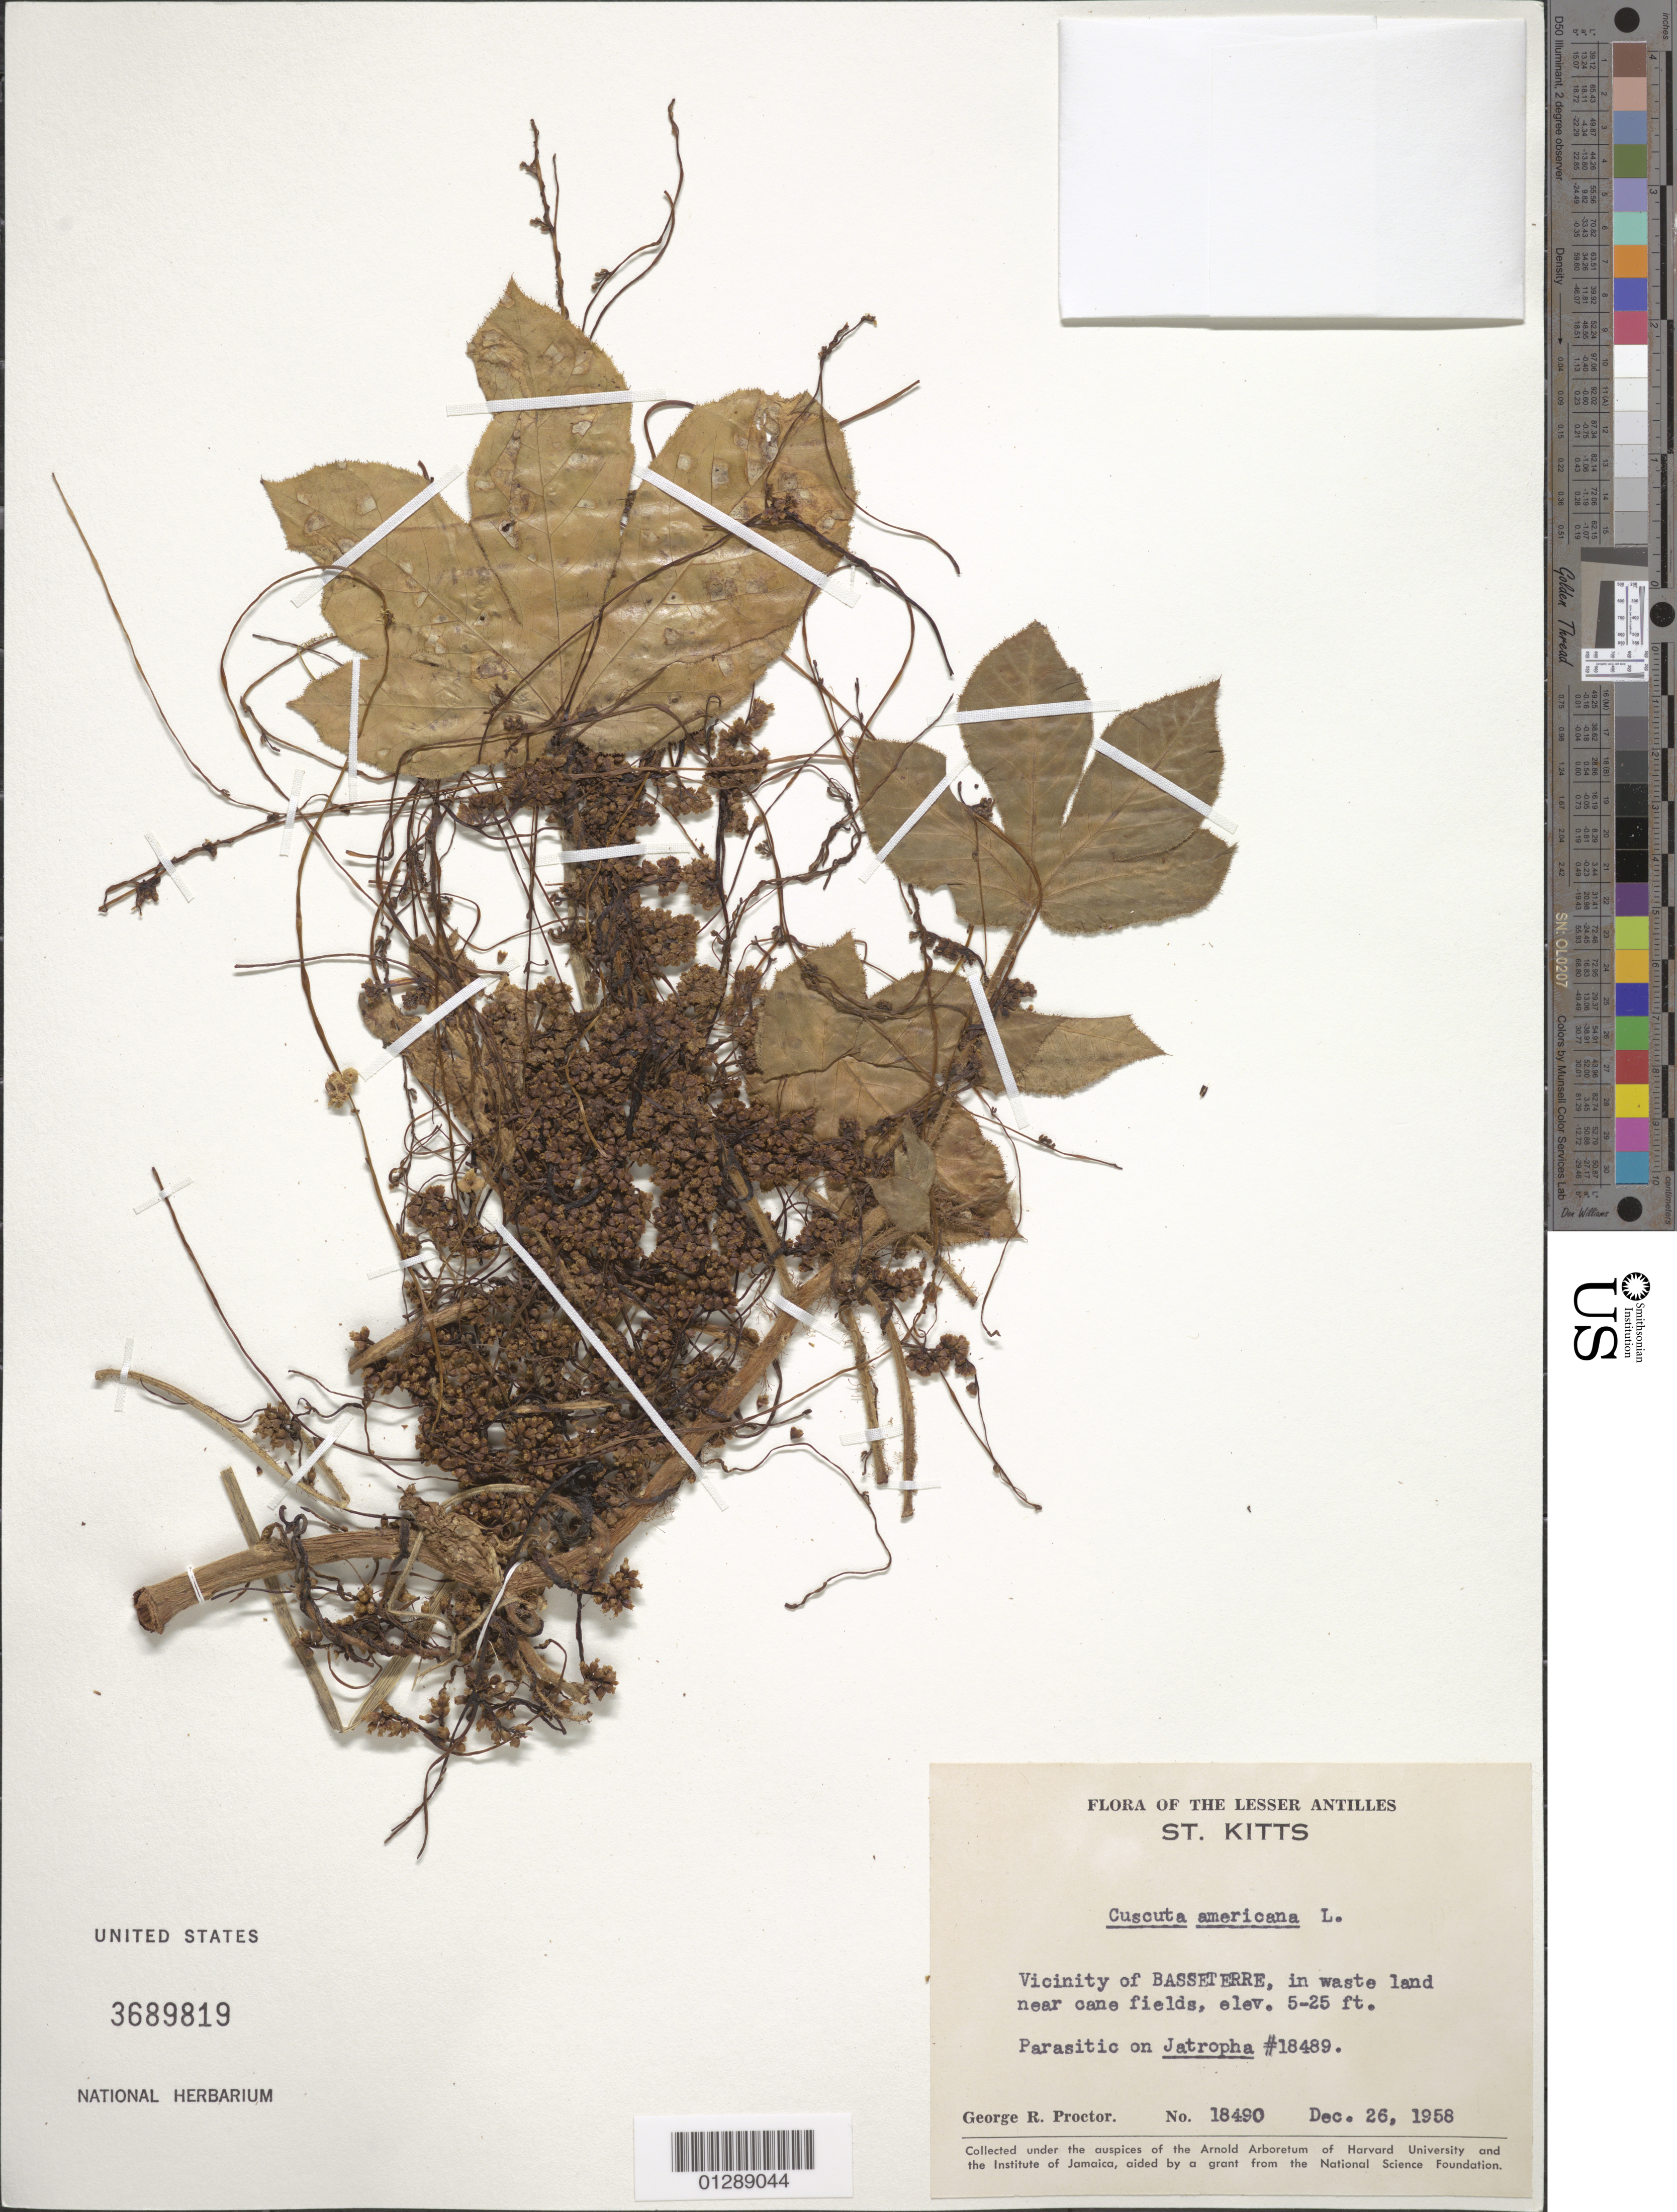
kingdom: Plantae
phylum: Tracheophyta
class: Magnoliopsida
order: Solanales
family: Convolvulaceae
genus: Cuscuta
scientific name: Cuscuta americana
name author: L.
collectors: G. R. Proctor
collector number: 18490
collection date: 1958-12-26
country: St. Christopher-Nevis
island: St. Kitts I.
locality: Baseterre vicinity.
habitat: In open waste land near canefields.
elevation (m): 2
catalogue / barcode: US 3689819